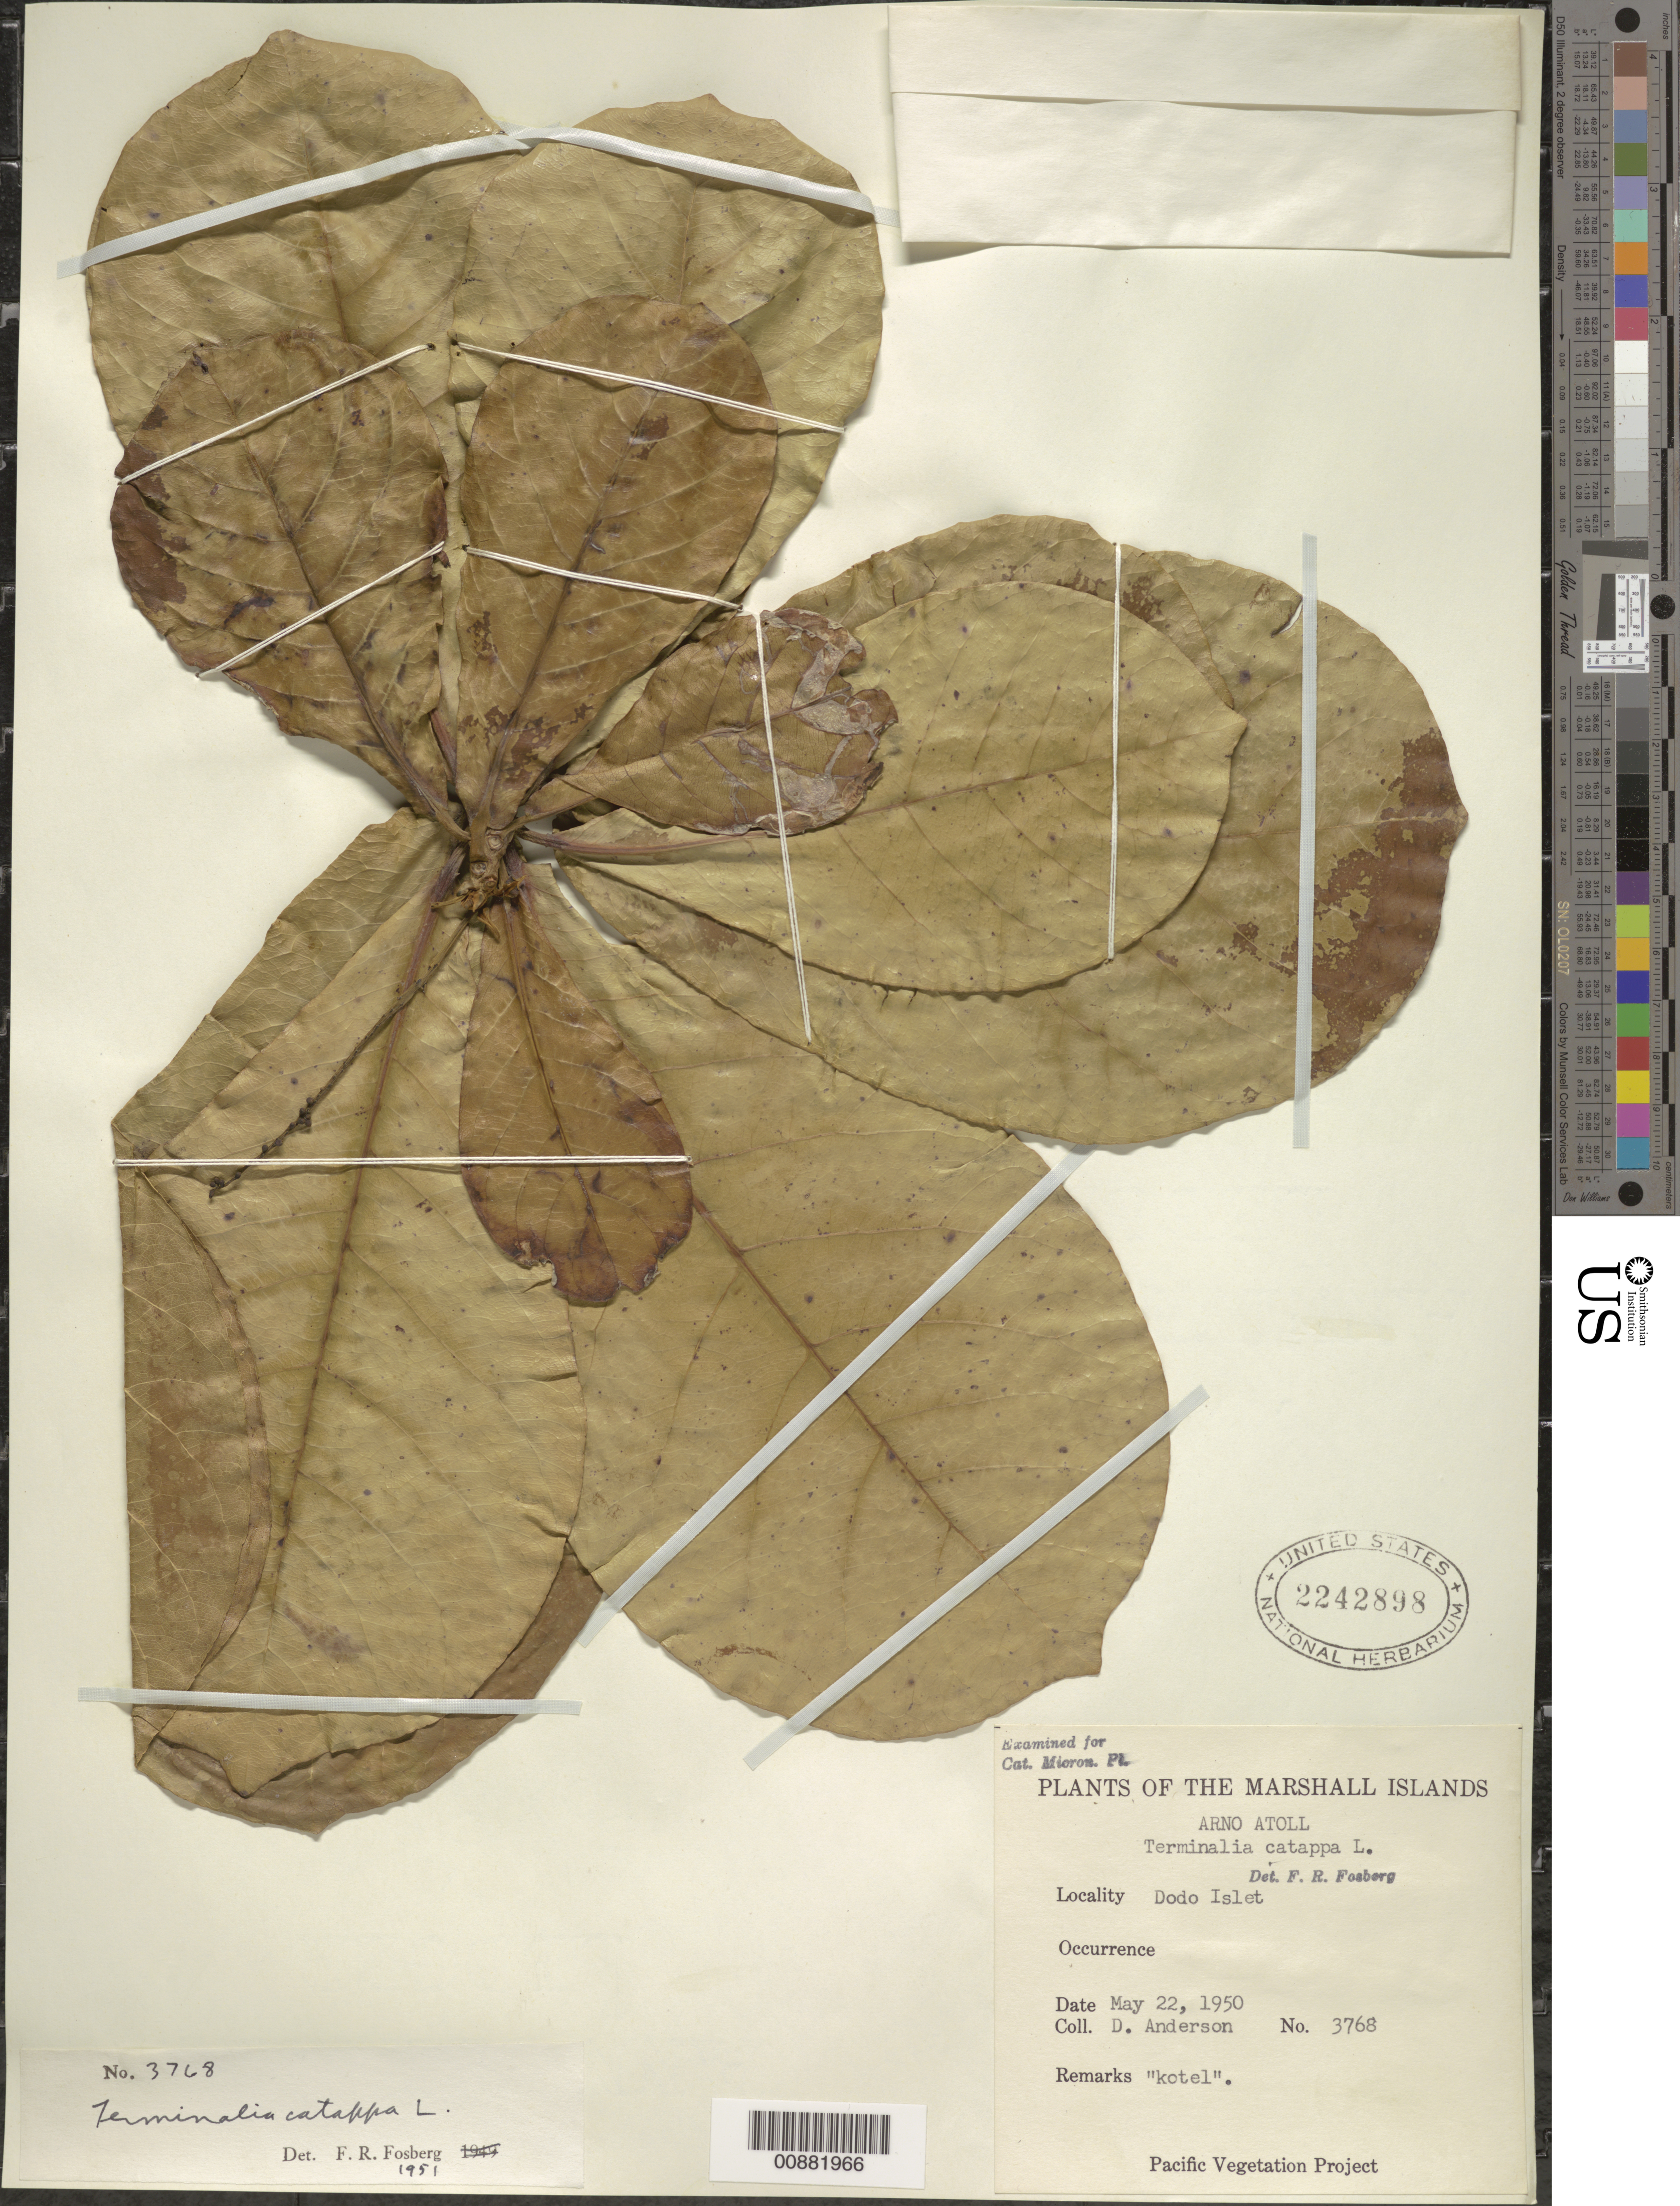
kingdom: Plantae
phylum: Tracheophyta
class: Magnoliopsida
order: Myrtales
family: Combretaceae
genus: Terminalia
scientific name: Terminalia catappa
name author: L.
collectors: D. Anderson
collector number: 3768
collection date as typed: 22 May 1950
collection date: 1950-05-22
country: Marshall Islands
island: Arno Atoll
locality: Dodo Islet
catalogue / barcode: US 2242898